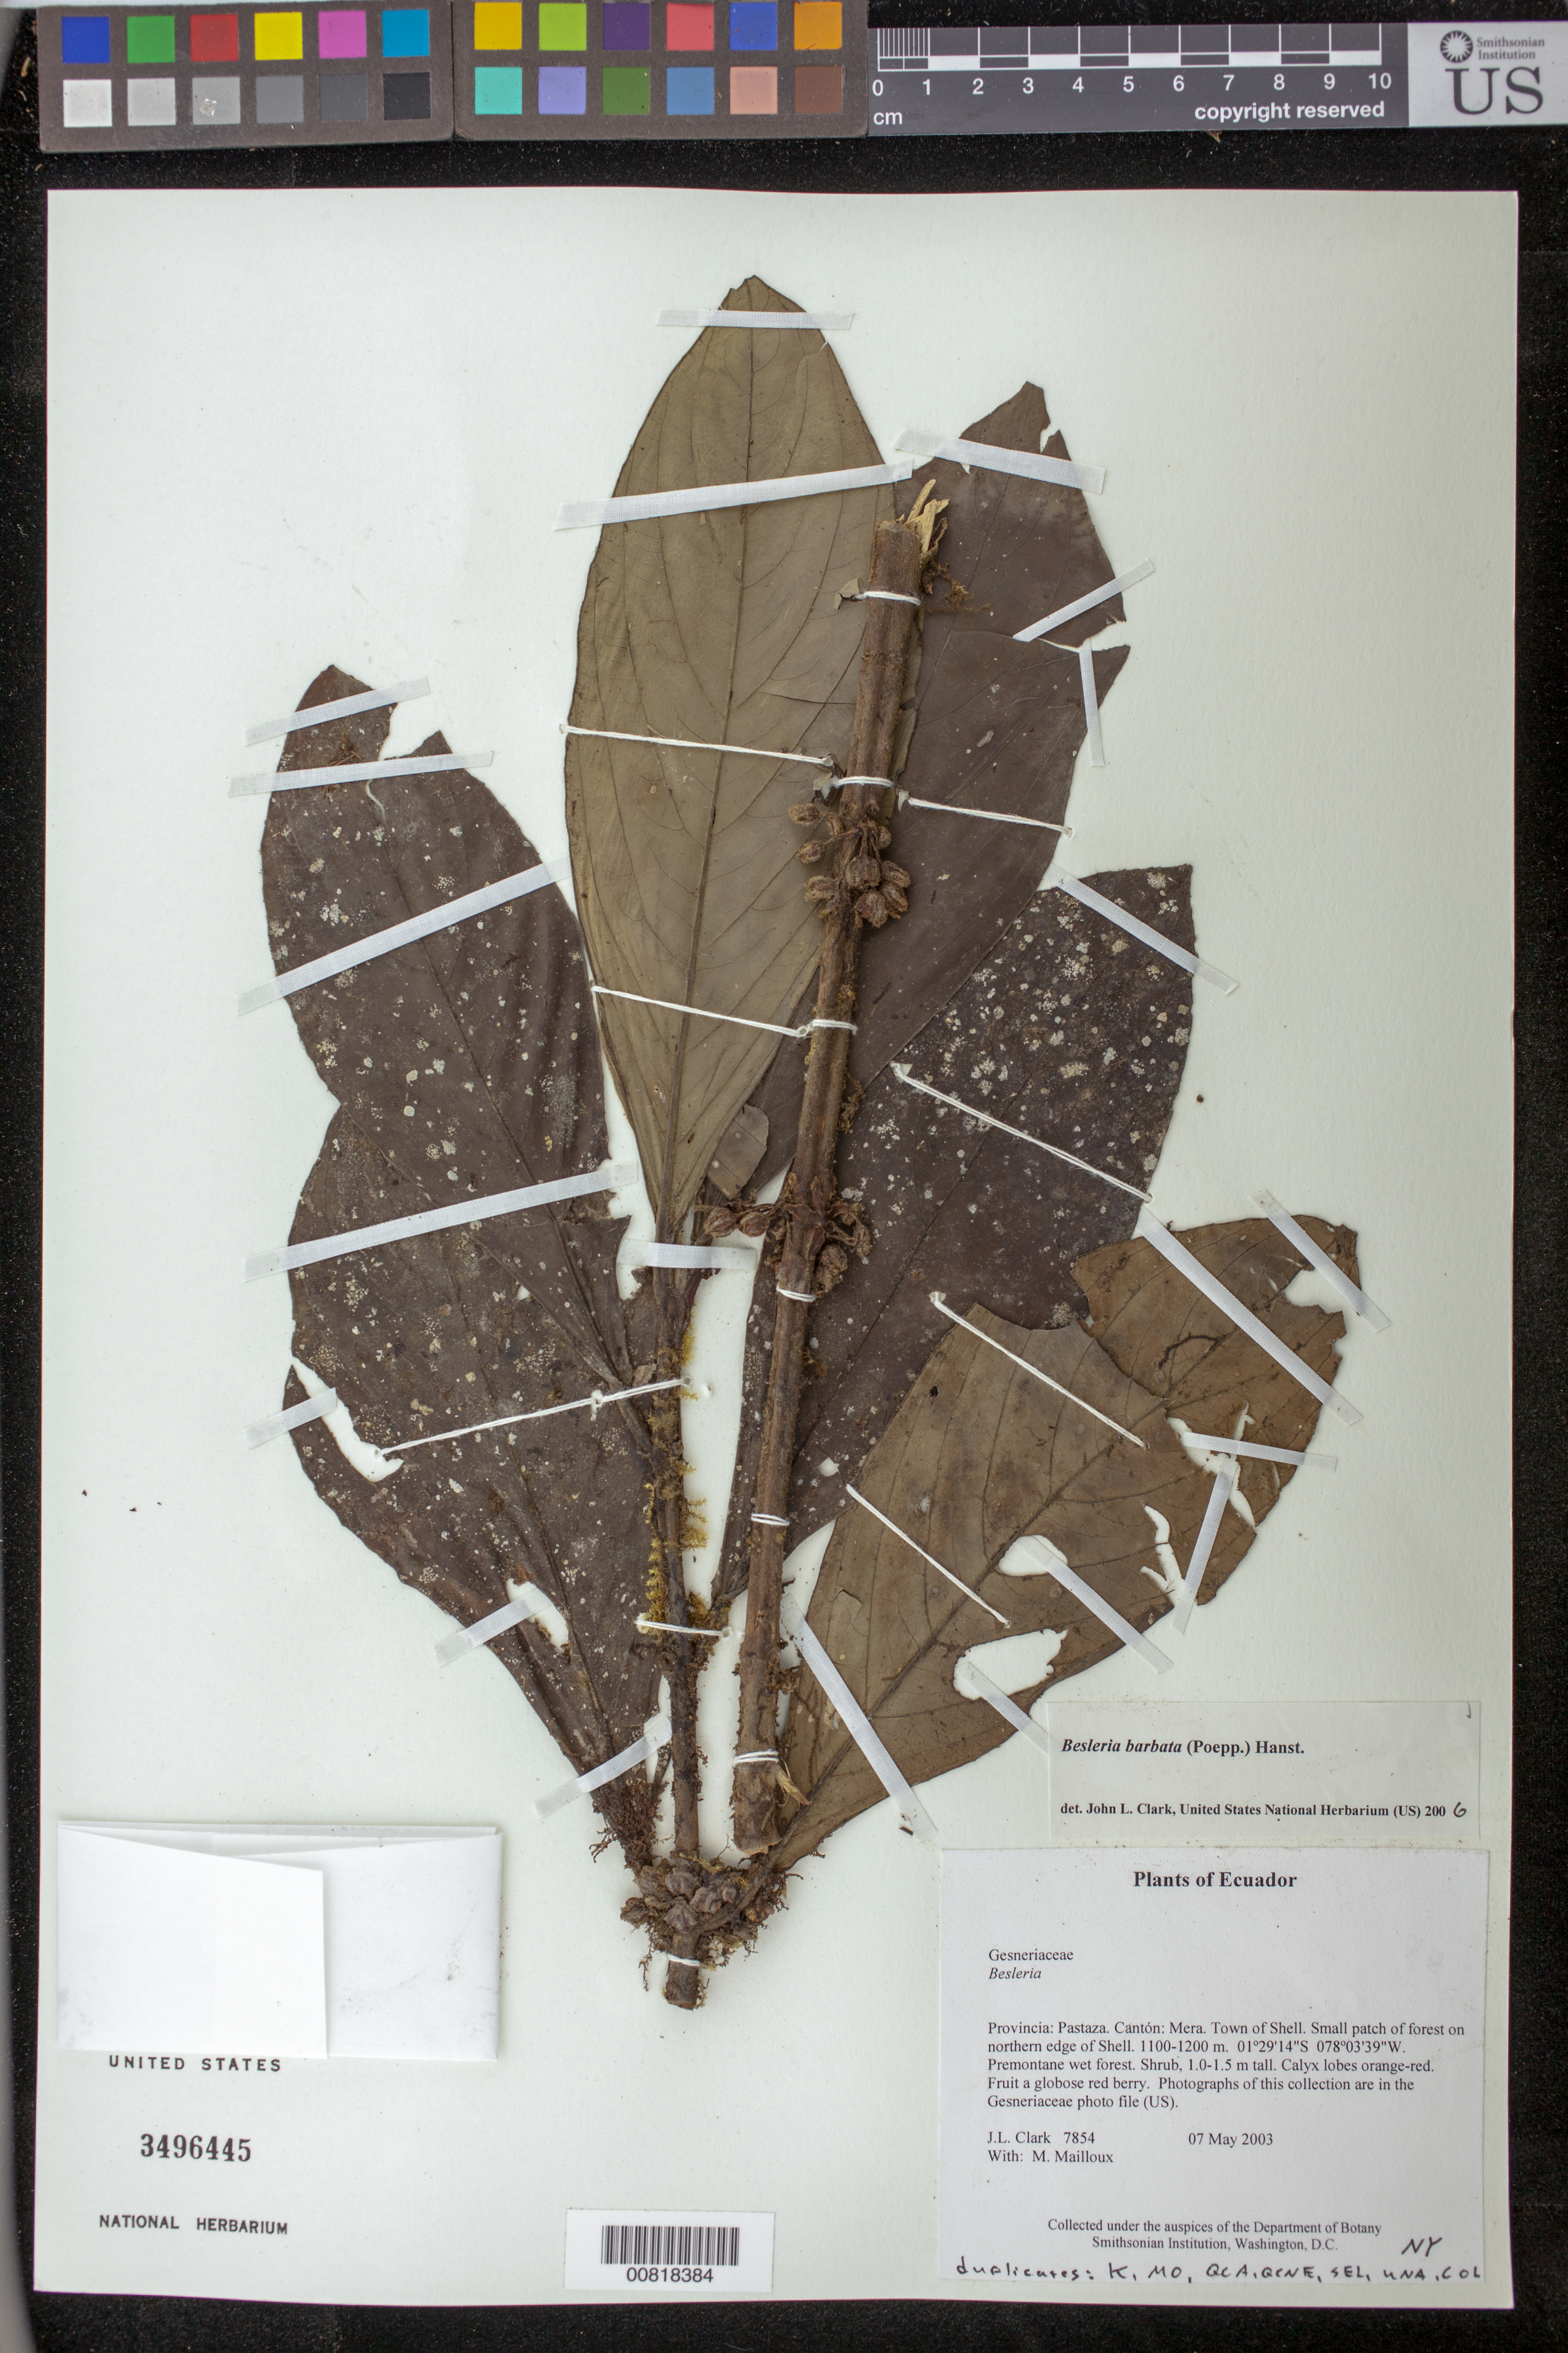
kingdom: Plantae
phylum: Tracheophyta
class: Magnoliopsida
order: Lamiales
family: Gesneriaceae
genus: Besleria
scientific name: Besleria barbata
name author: (Poepp.) Hanst.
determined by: Clark, J. L., (SEL), The Marie Selby Botanical Garden (UNITED STATES)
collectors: J. L. Clark & M. Mailloux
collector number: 7854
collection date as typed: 07 May 2003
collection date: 2003-05-07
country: Ecuador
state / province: Pastaza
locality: Mera. Town of Shell. Small patch of forest on northern edge of Shell.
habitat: Premontane wet forest.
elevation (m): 1100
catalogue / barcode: US 3496445